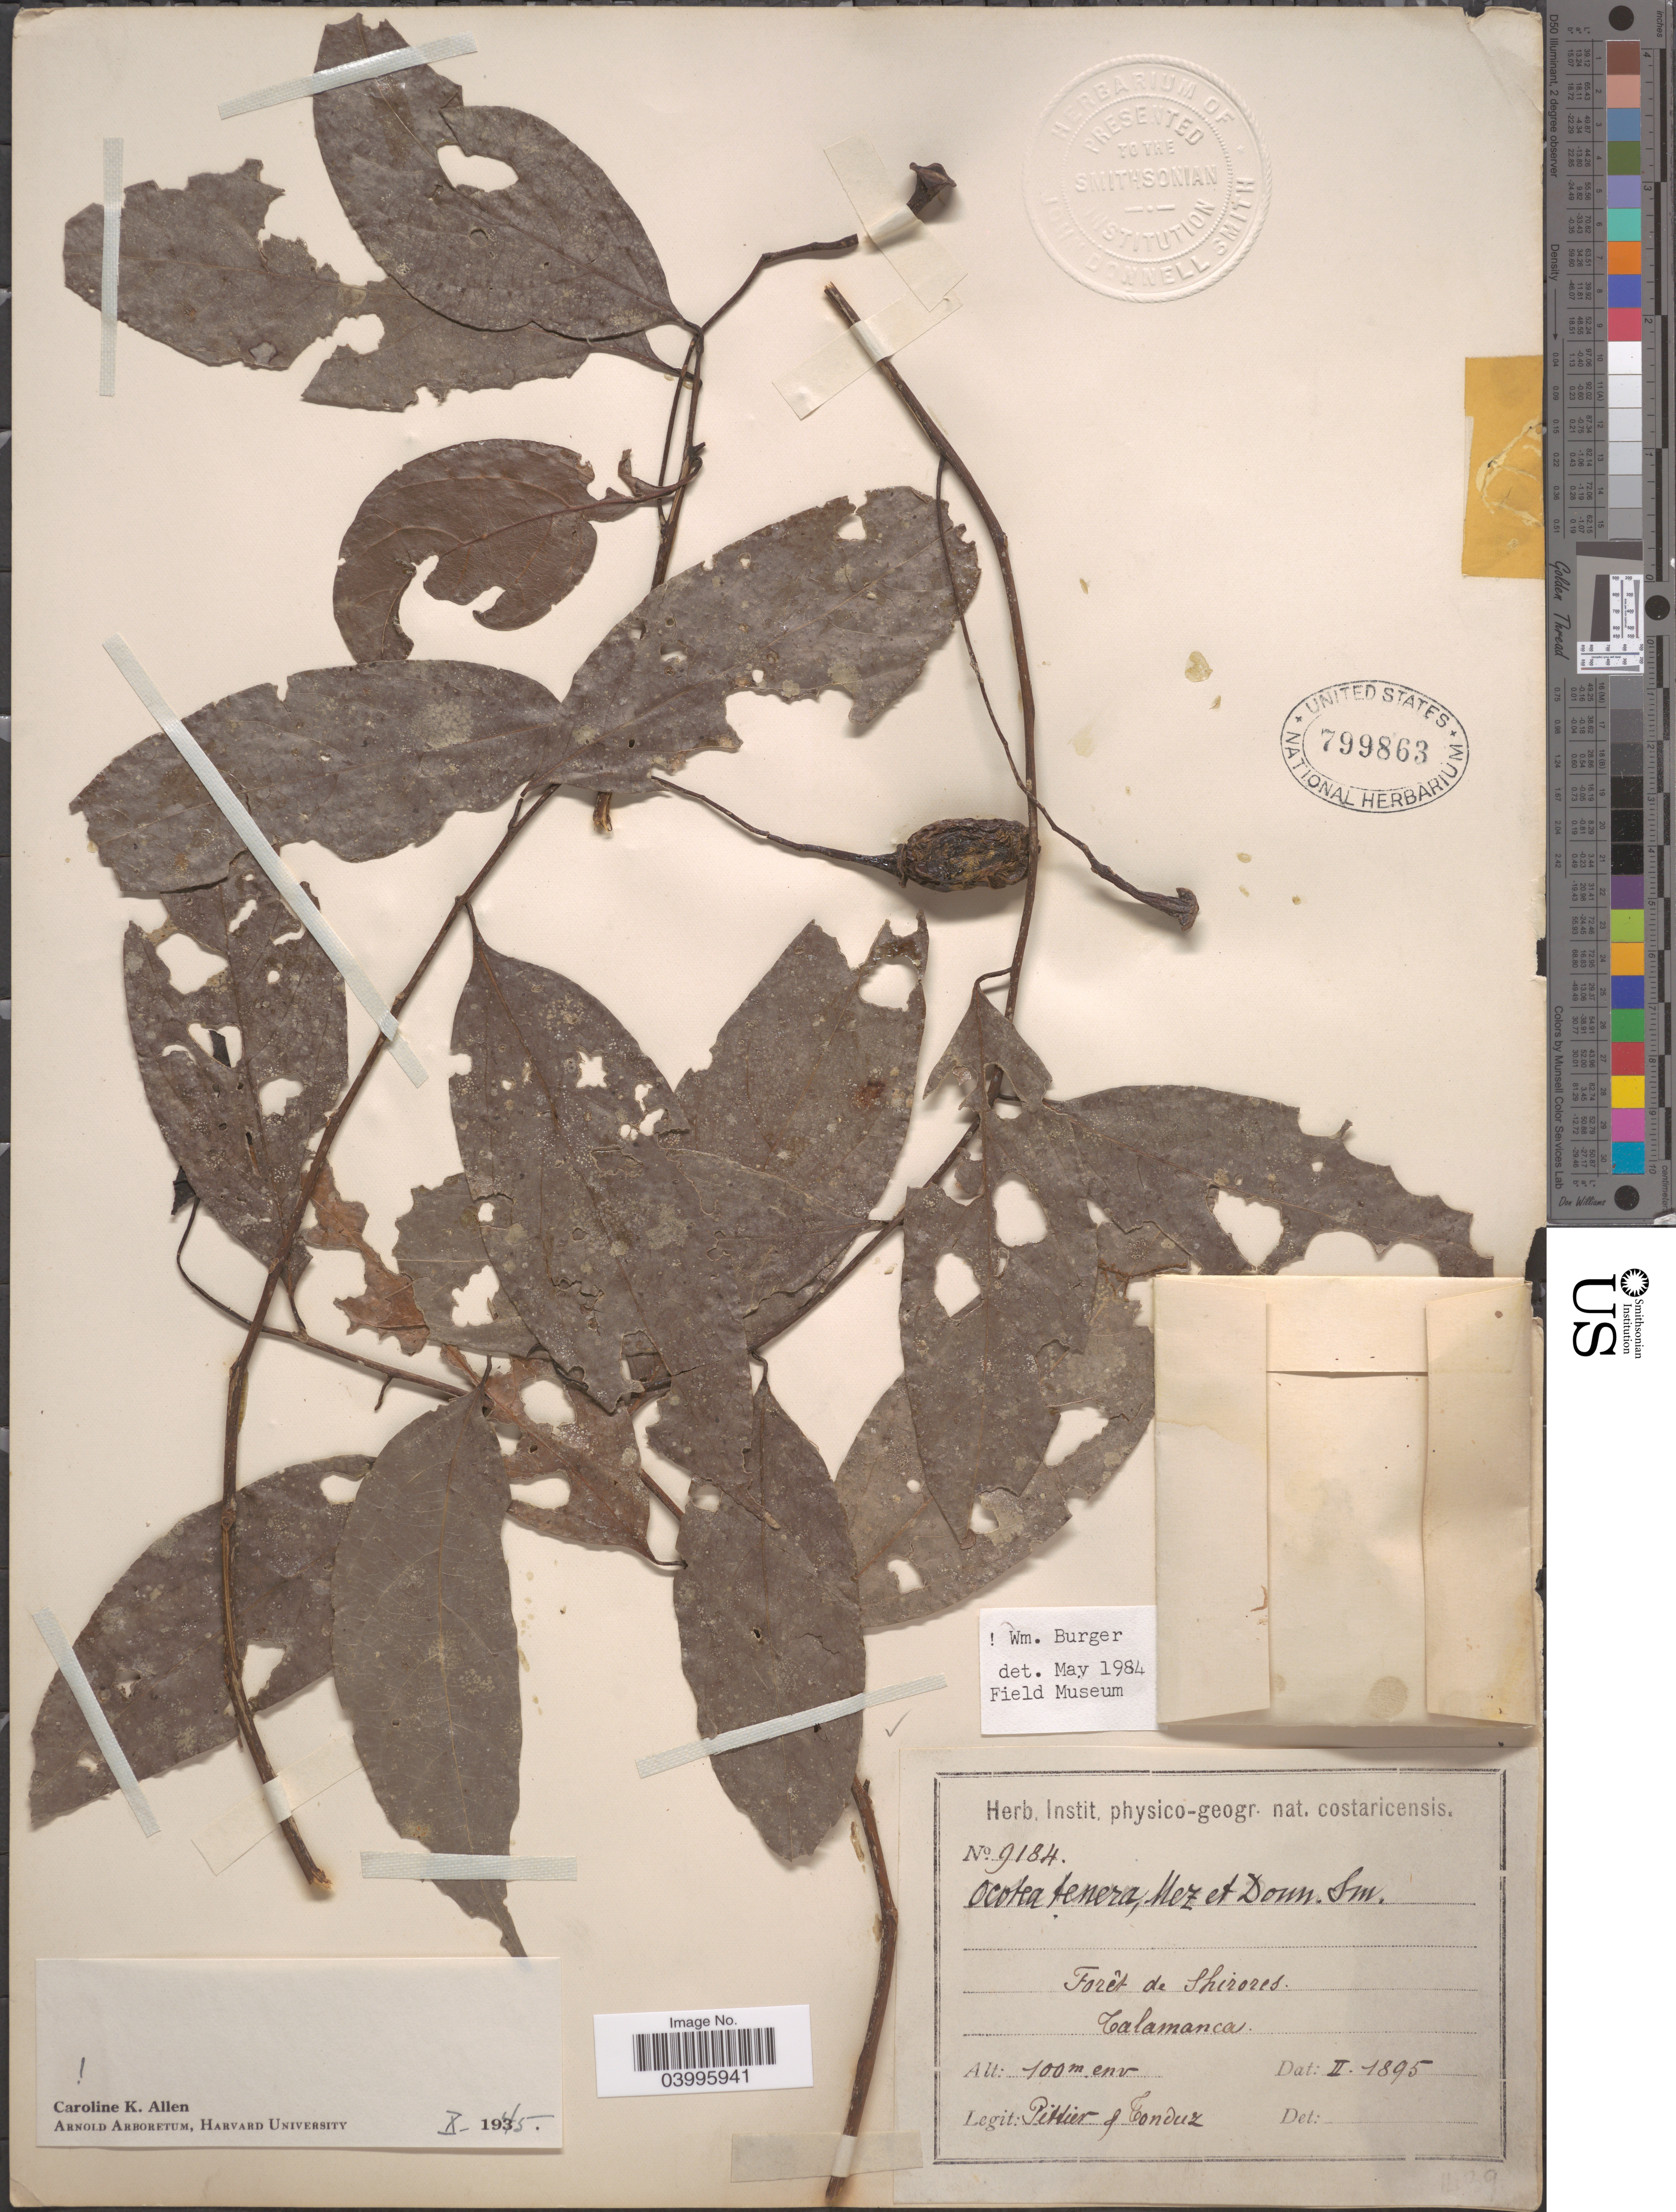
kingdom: Plantae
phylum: Tracheophyta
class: Magnoliopsida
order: Laurales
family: Lauraceae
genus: Ocotea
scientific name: Ocotea tenera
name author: Mez & Donn. Sm.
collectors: Pittier, -- & Tonduz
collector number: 9184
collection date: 1895-02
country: Costa Rica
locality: Forêt de Shirores. Talamanca.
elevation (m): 100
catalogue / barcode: US 799863